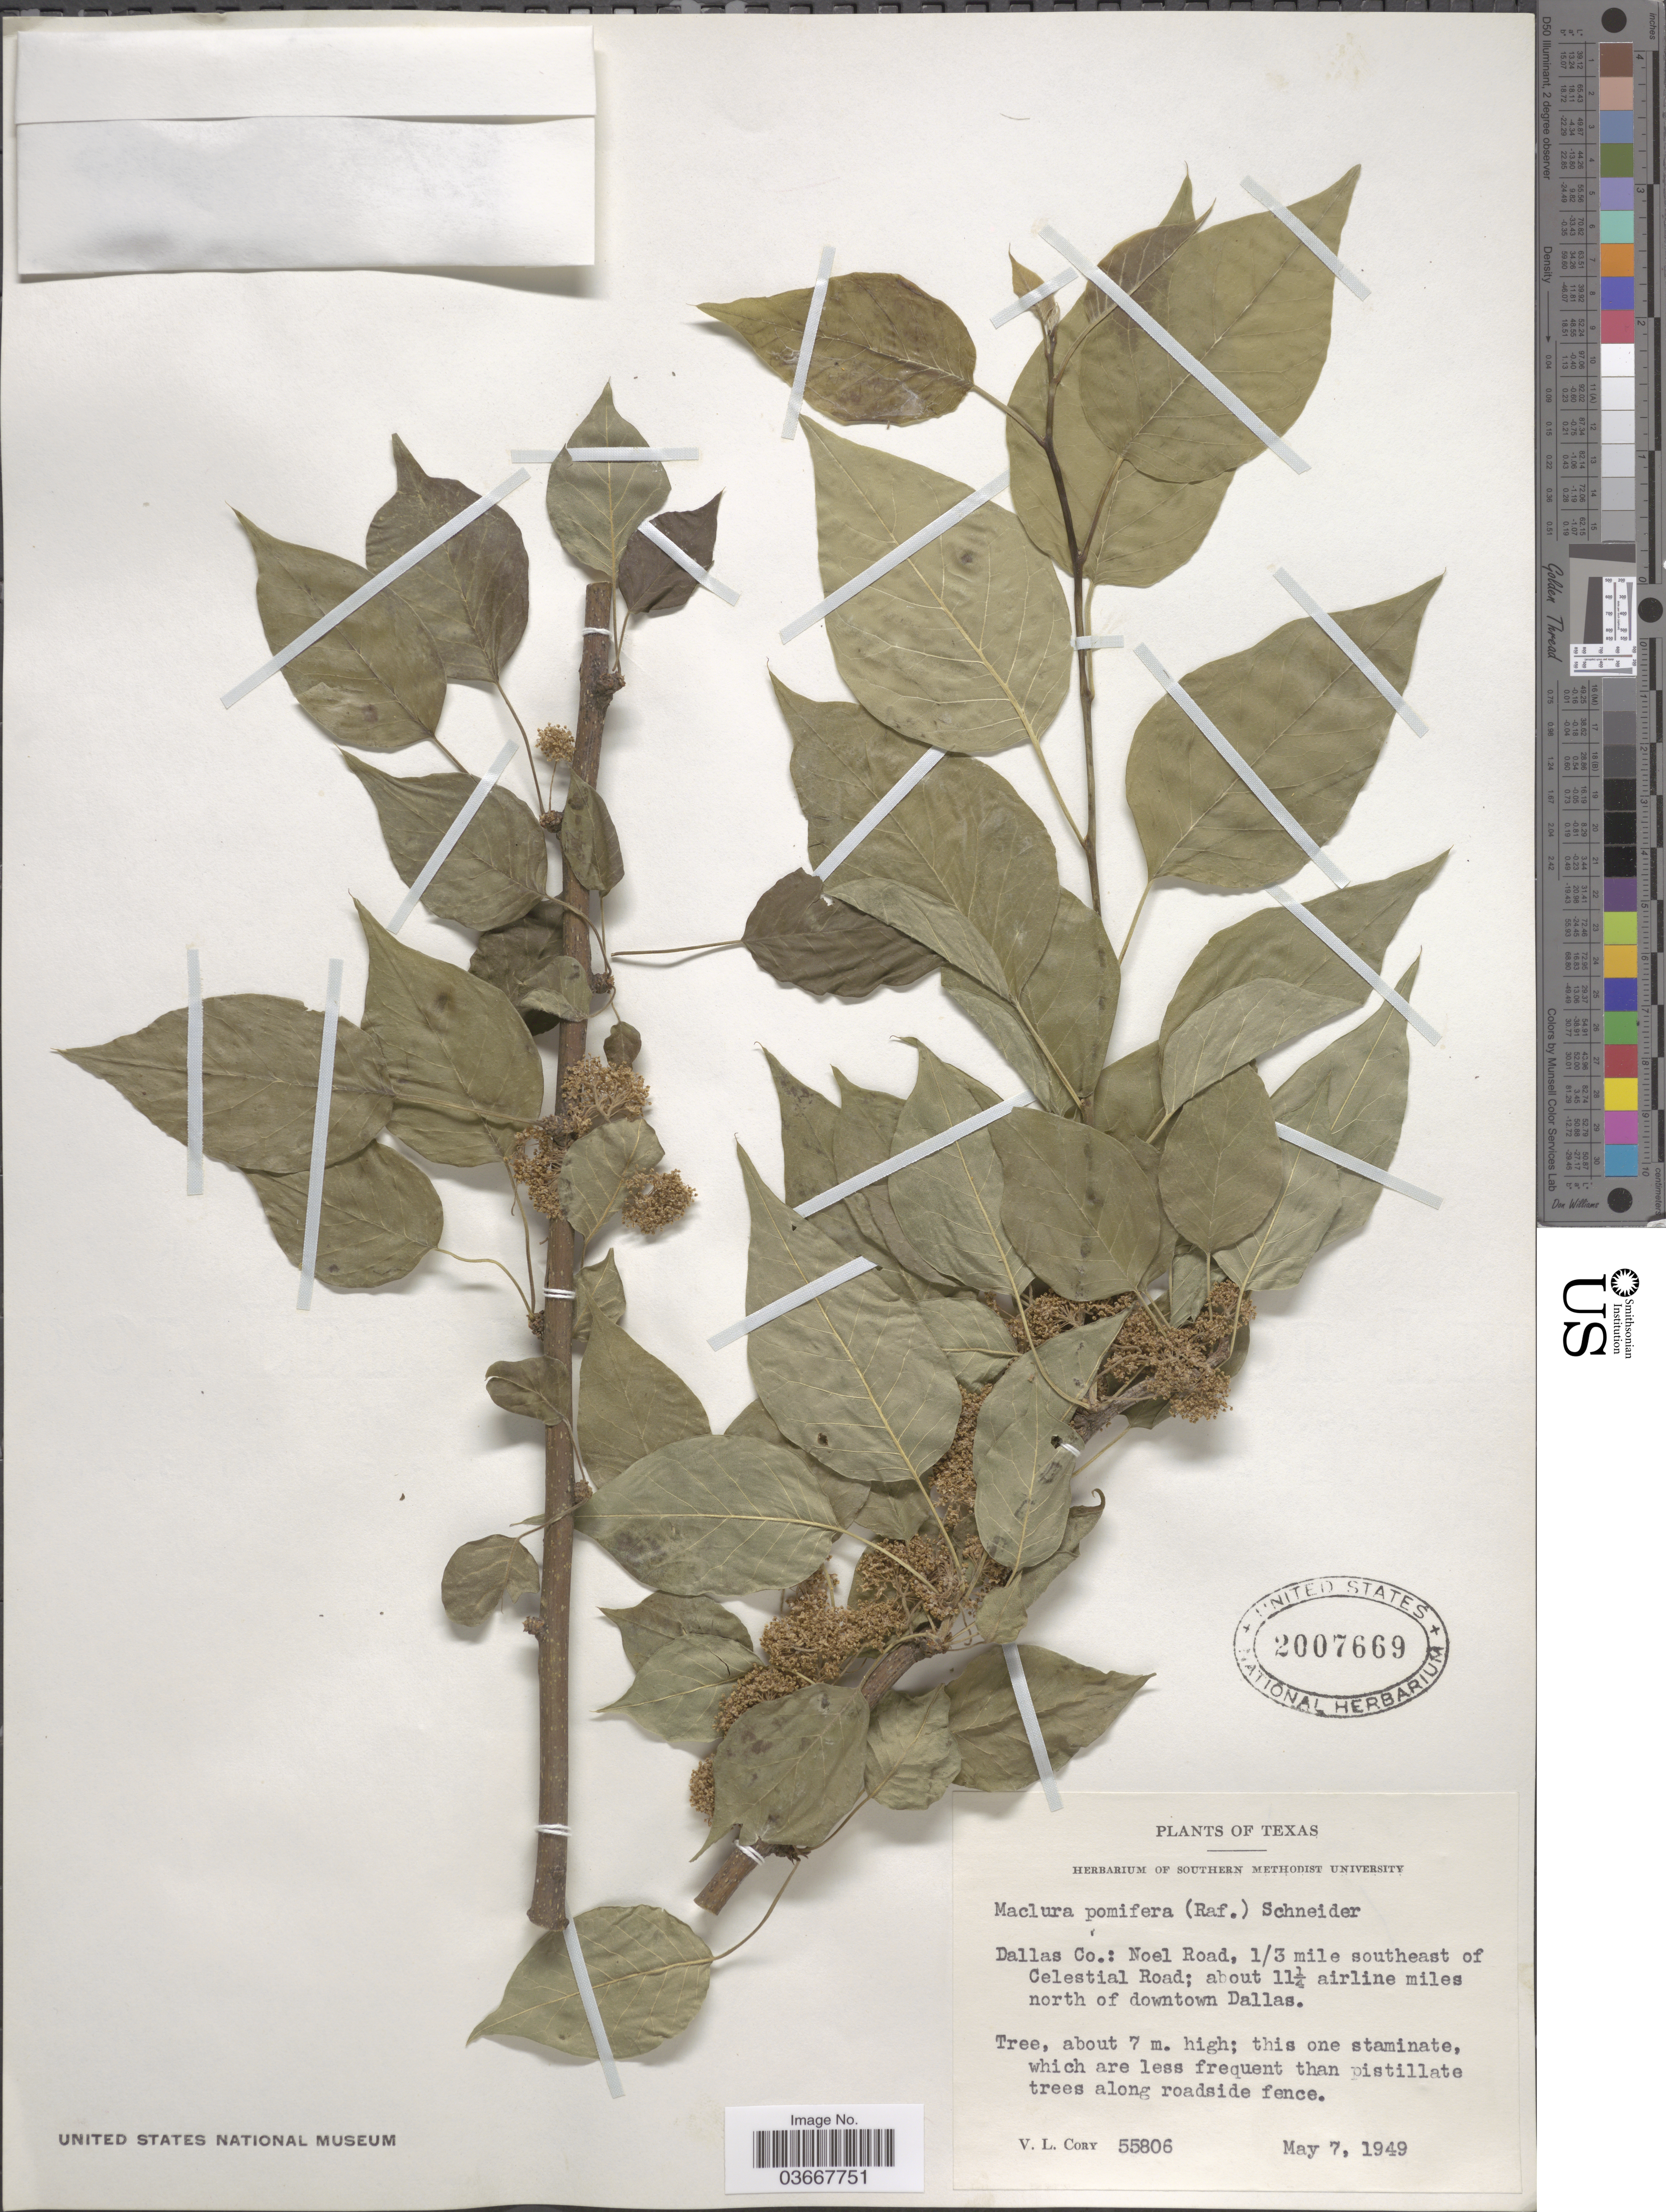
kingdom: Plantae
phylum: Tracheophyta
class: Magnoliopsida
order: Rosales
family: Moraceae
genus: Maclura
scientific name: Maclura pomifera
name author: (Raf.) C.K. Schneid.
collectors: V. Cory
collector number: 55806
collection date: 1949-05-07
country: United States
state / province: Texas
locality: Dallas Co.: Noel Road, 1/3 mile southeast of Celestial Road; about 11¼ airline miles north of downtown Dallas.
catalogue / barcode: US 2007669